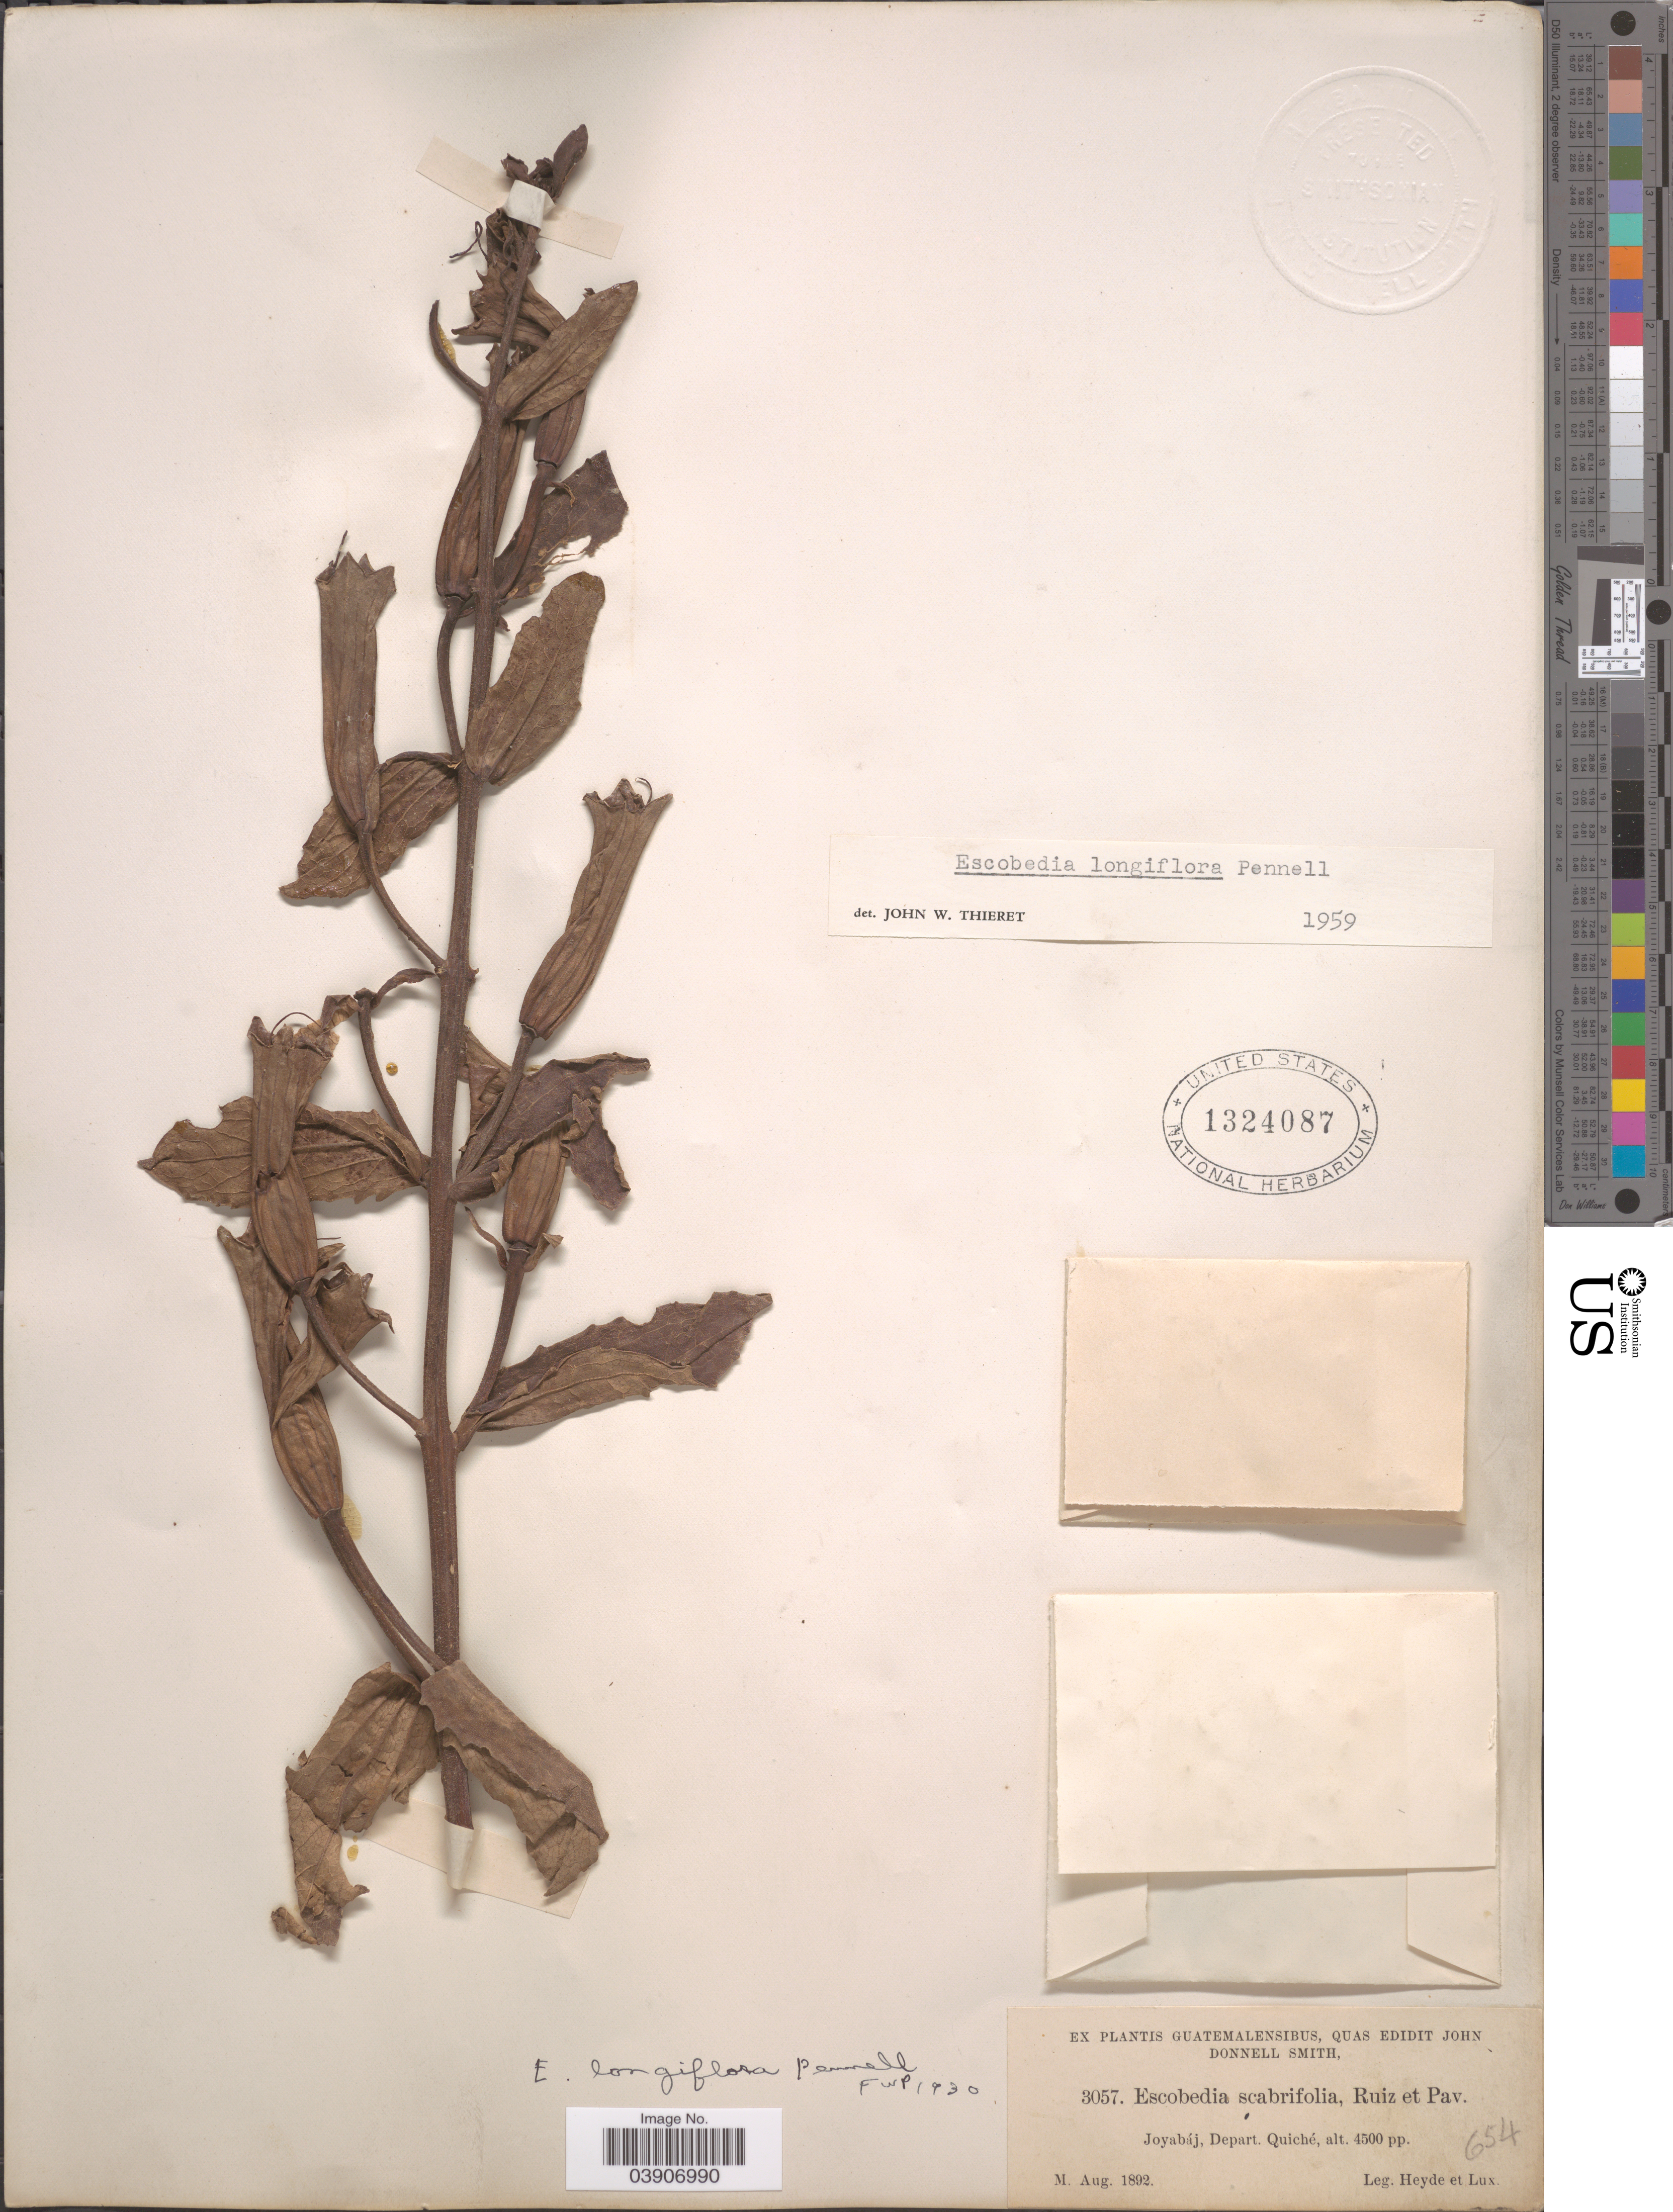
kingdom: Plantae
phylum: Tracheophyta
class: Magnoliopsida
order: Lamiales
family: Orobanchaceae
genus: Escobedia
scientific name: Escobedia longiflora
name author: Pennell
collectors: Heyde & Lux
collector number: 3057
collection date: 1892-08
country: Guatemala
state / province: El Quiche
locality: Joyabáj, Depart. Quiché.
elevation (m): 1372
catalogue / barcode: US 1324087